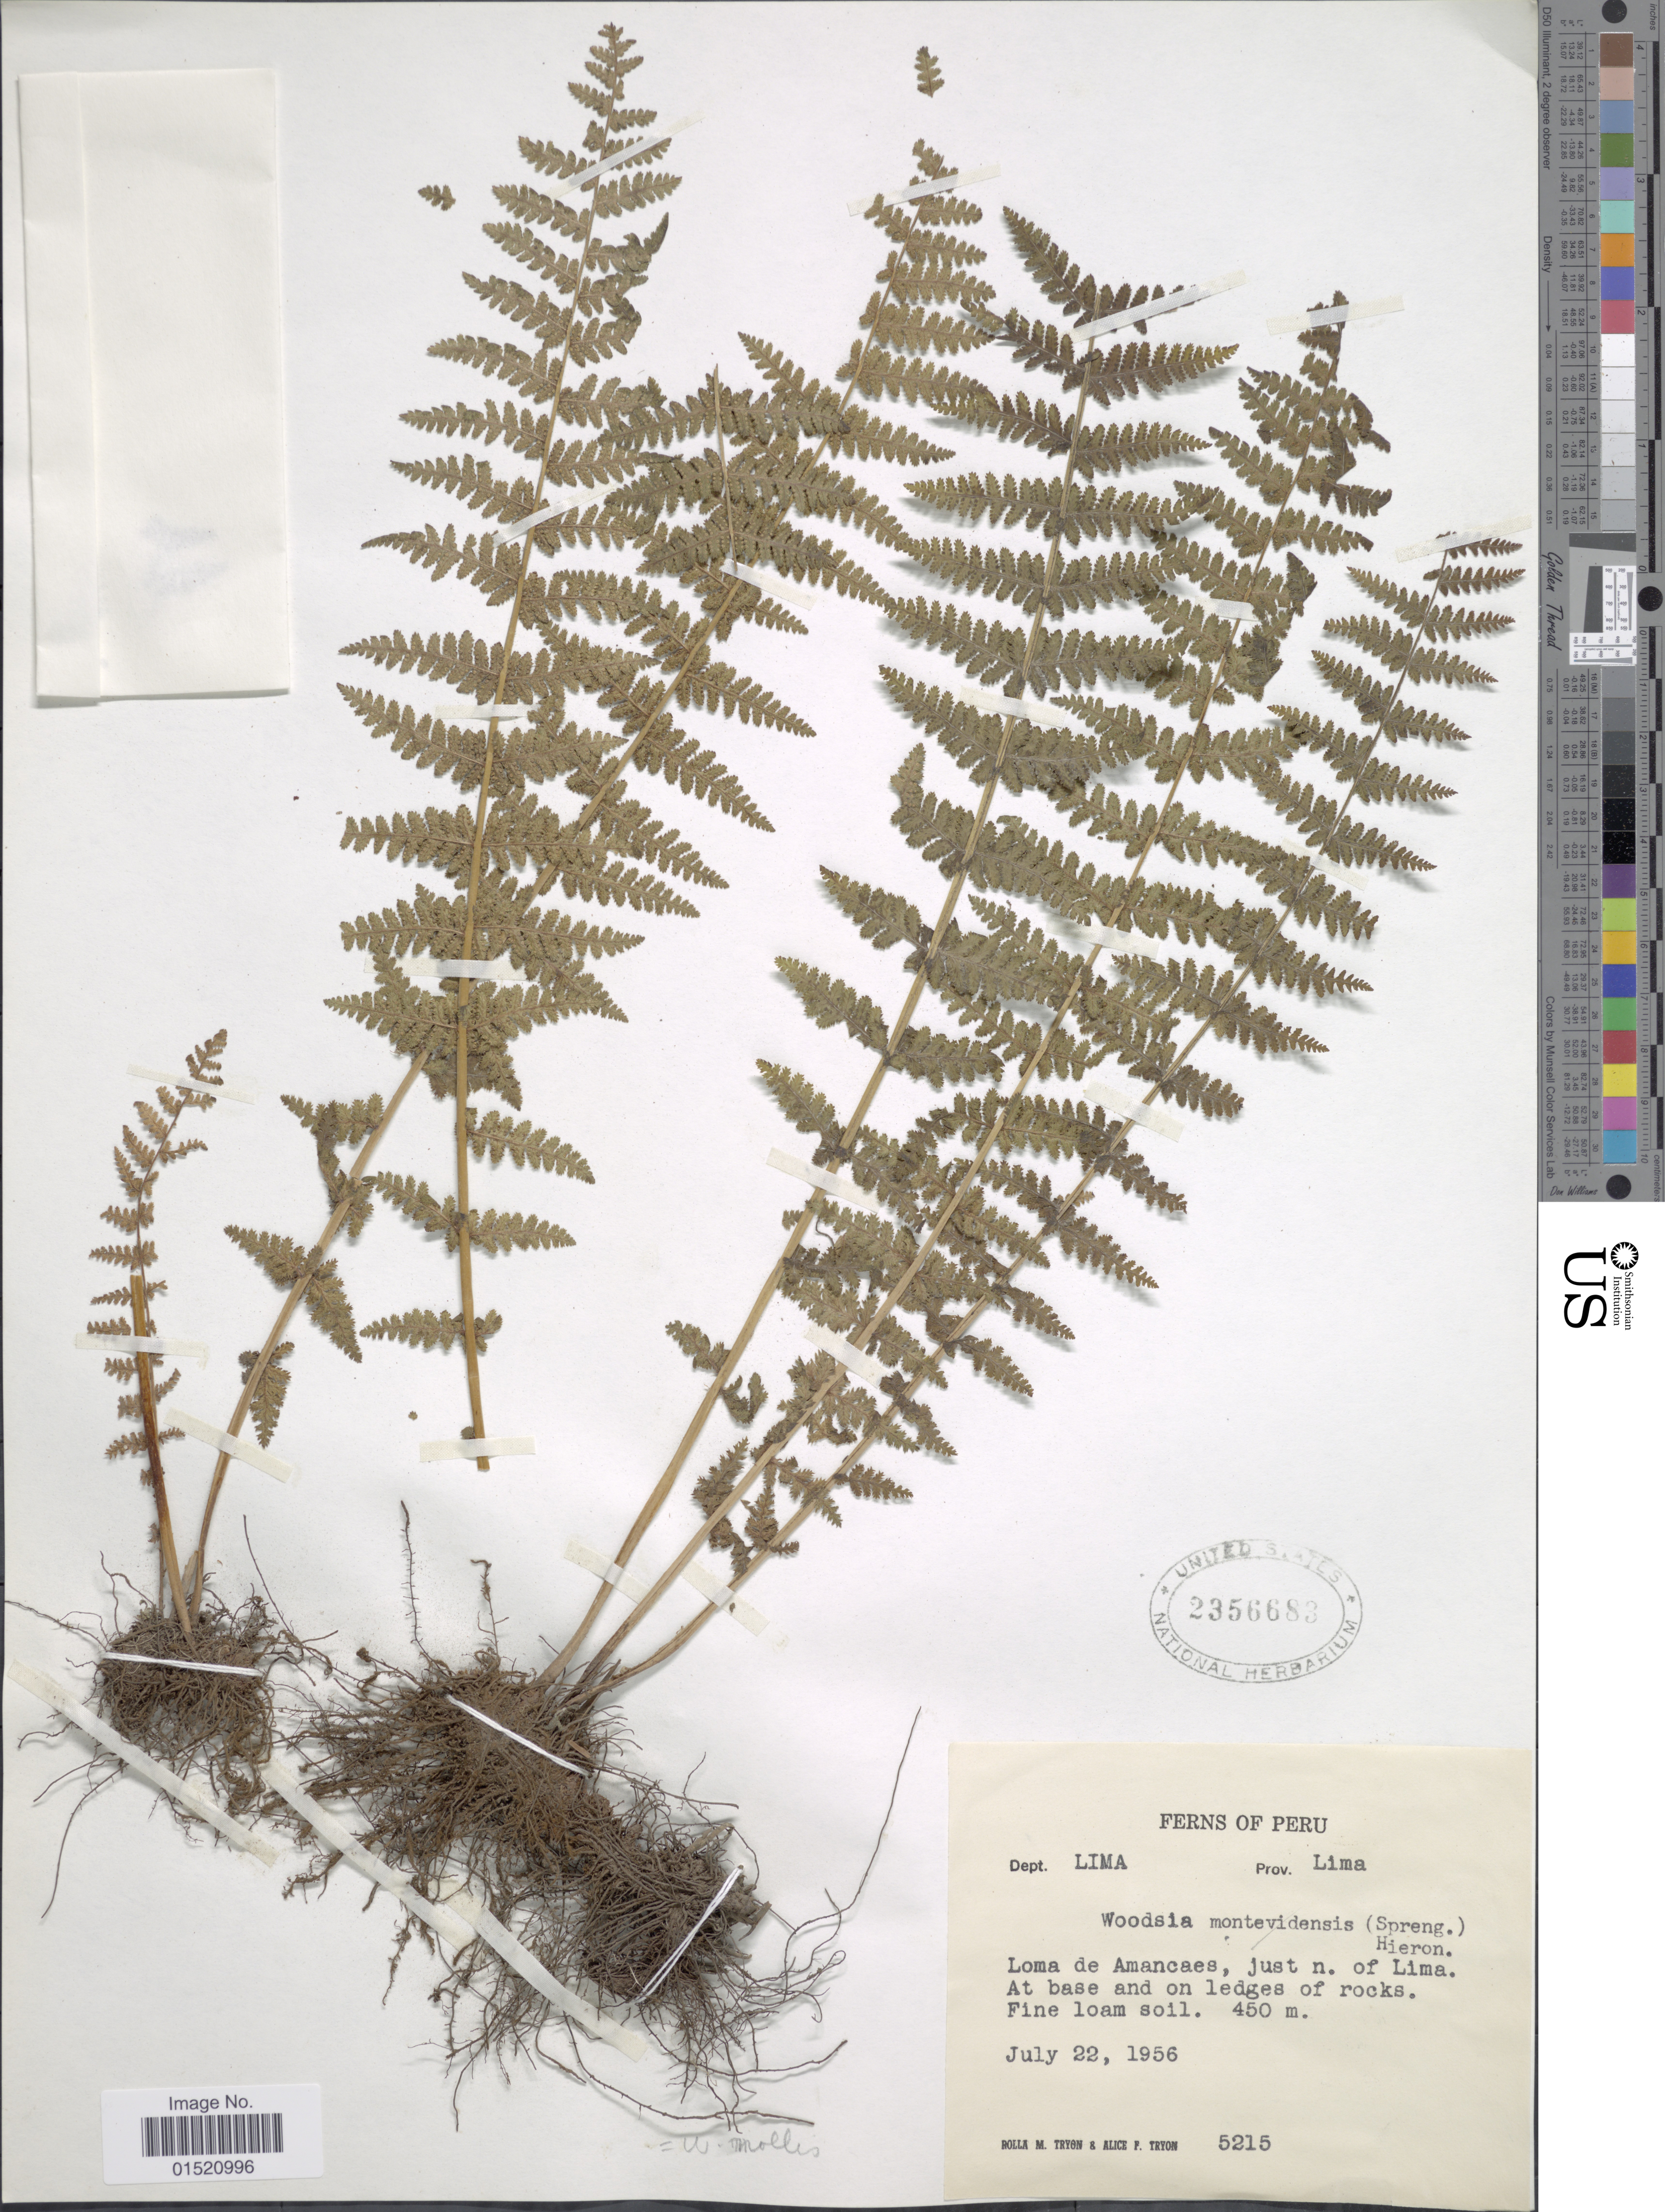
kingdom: Plantae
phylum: Tracheophyta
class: Polypodiopsida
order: Polypodiales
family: Woodsiaceae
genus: Woodsia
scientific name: Woodsia montevidensis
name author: (Spreng.) Hieron.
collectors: R. M. Tryon & A. F. Tryon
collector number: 5215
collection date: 1956-07-22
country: Peru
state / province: Lima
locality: Dept. Lima, Loma de Amancaes, just n. of Lima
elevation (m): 450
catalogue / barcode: US 2356683